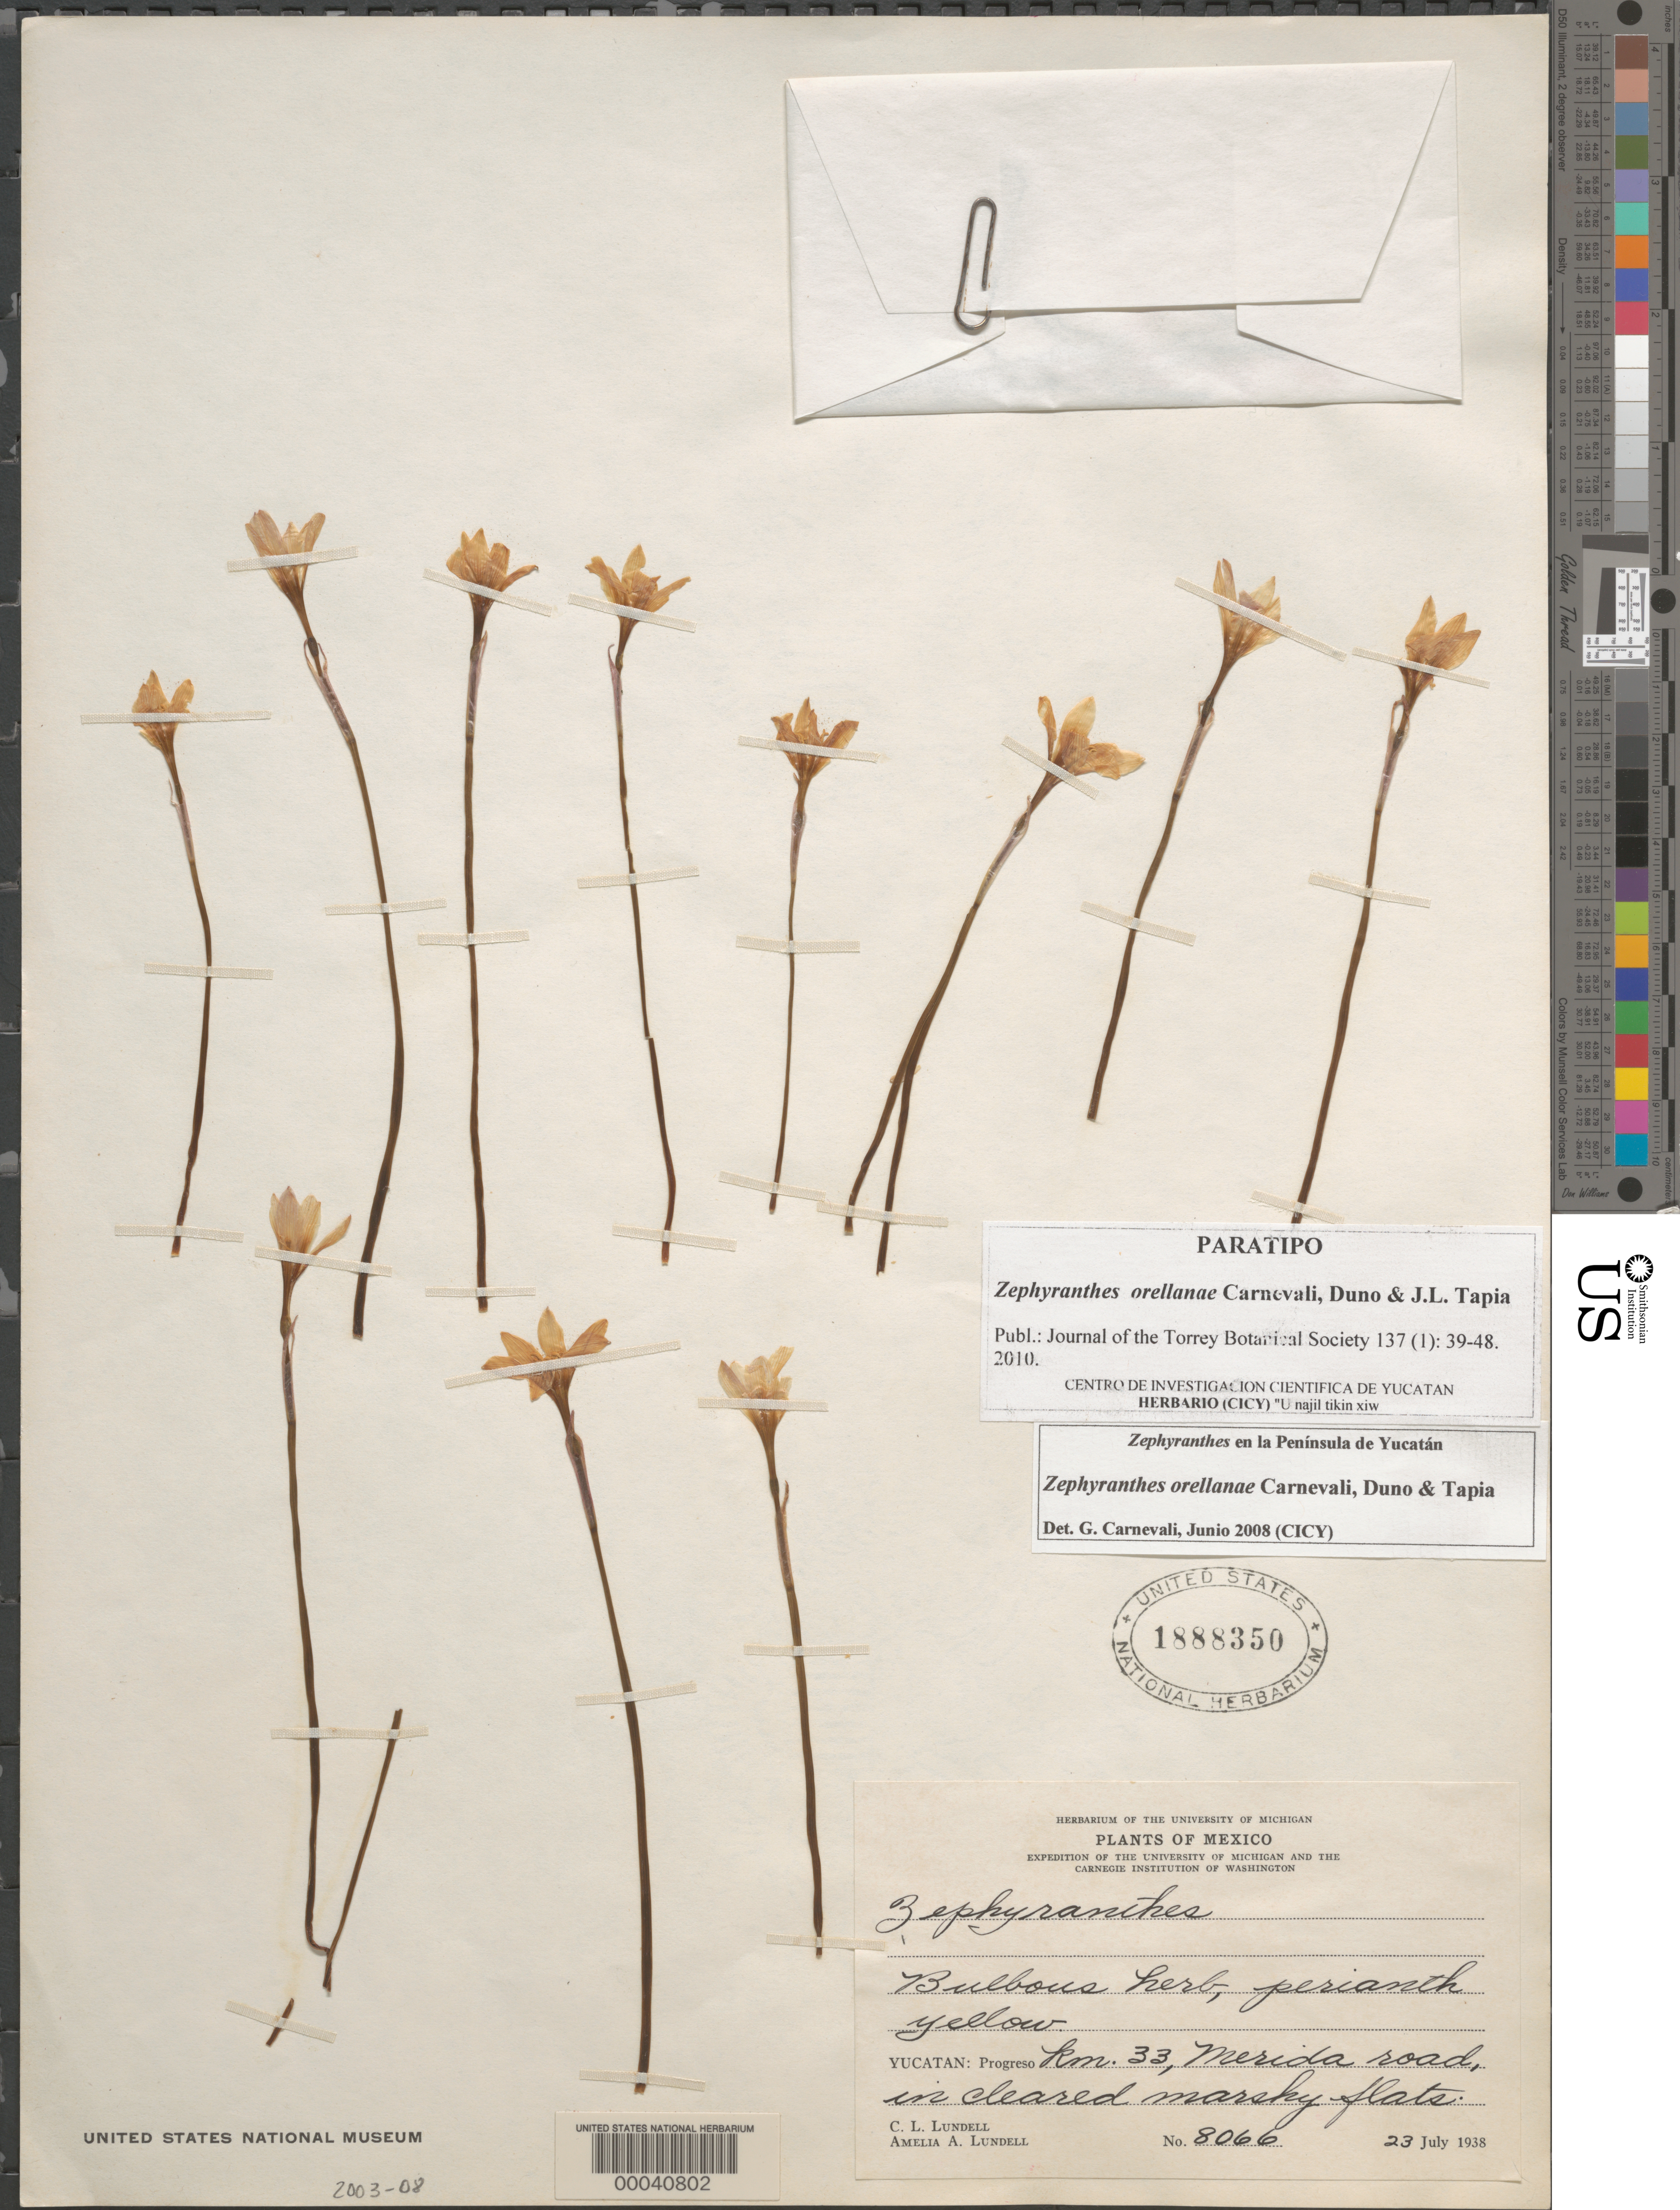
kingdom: Plantae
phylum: Tracheophyta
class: Liliopsida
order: Asparagales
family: Amaryllidaceae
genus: Zephyranthes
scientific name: Zephyranthes orellanae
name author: Carnevali et al.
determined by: Fernandez-Concha, Germán Carnevali, (CICY)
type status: Paratype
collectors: C. L. Lundell & A. A. Lundell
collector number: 8066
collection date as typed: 23 Jul 1938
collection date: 1938-07-23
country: Mexico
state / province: Yucatán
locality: Progreso, km. 33, merida road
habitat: Cleared marshy flats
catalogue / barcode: US 1888350